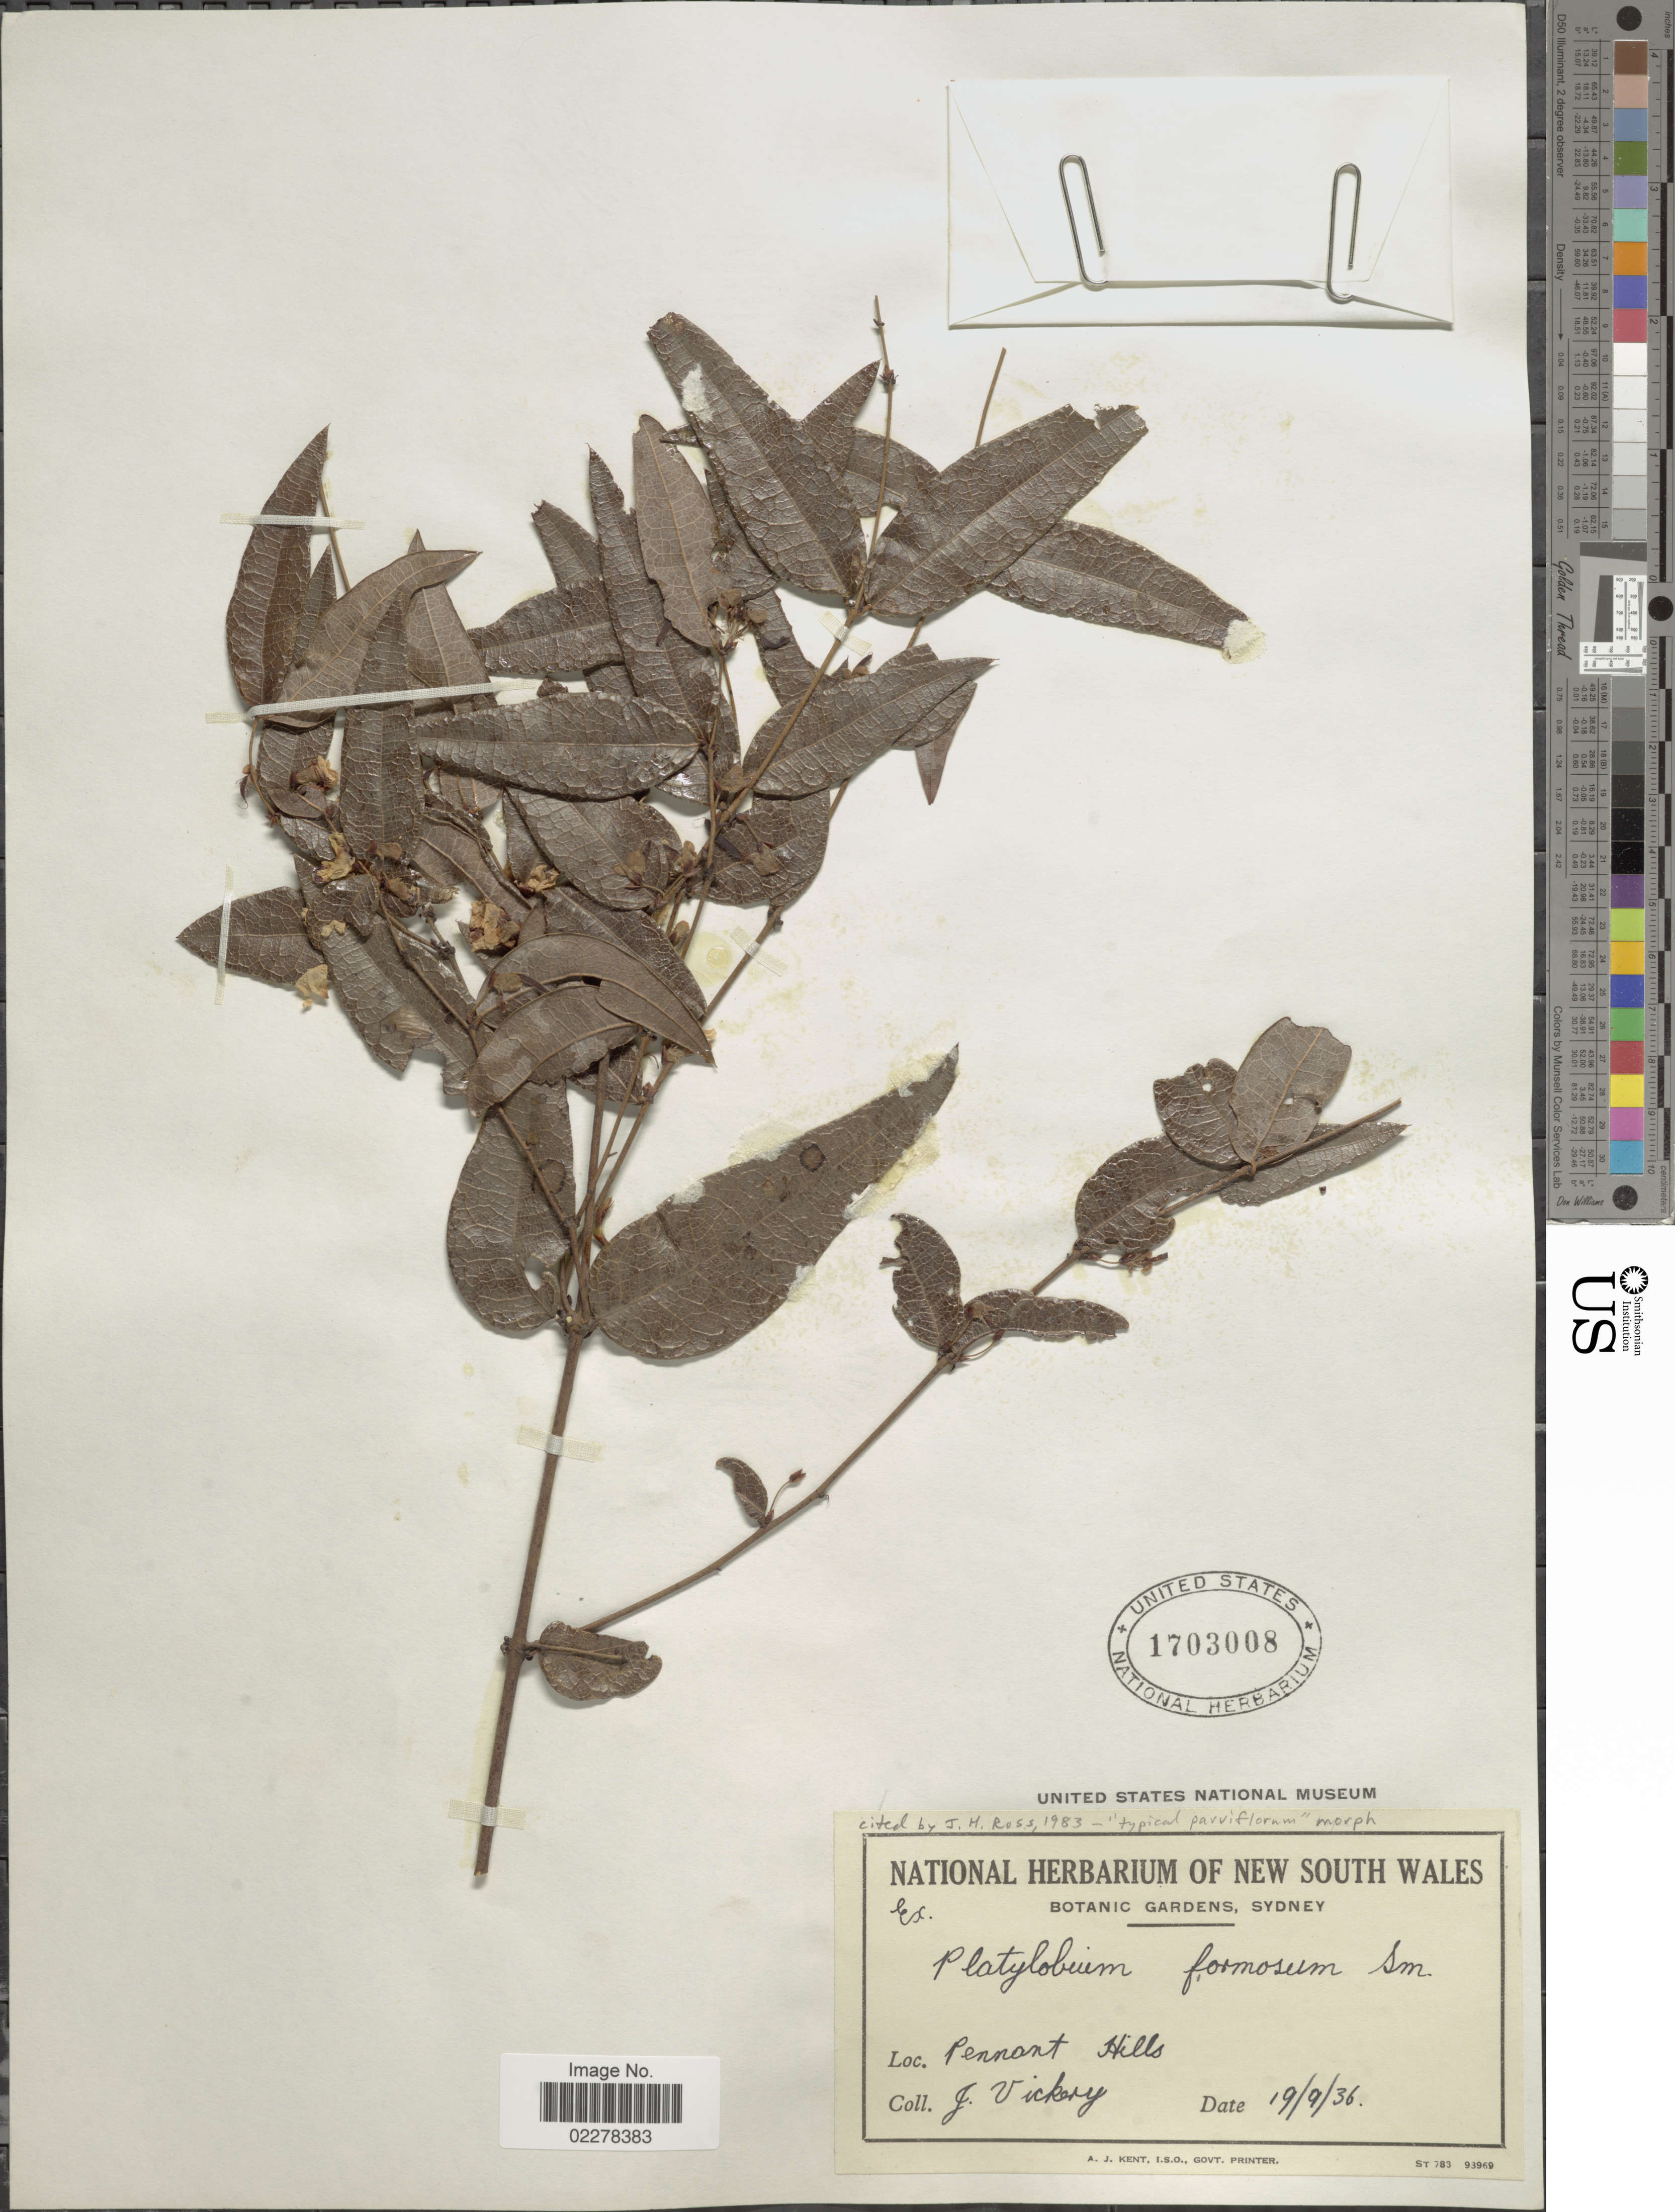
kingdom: Plantae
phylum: Tracheophyta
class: Magnoliopsida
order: Fabales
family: Fabaceae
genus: Platylobium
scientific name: Platylobium formosum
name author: Sm.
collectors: J. Vickery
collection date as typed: Transcribed d/m/y: 19/9/36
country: Australia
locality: Pennant Hills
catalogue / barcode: US 1703008